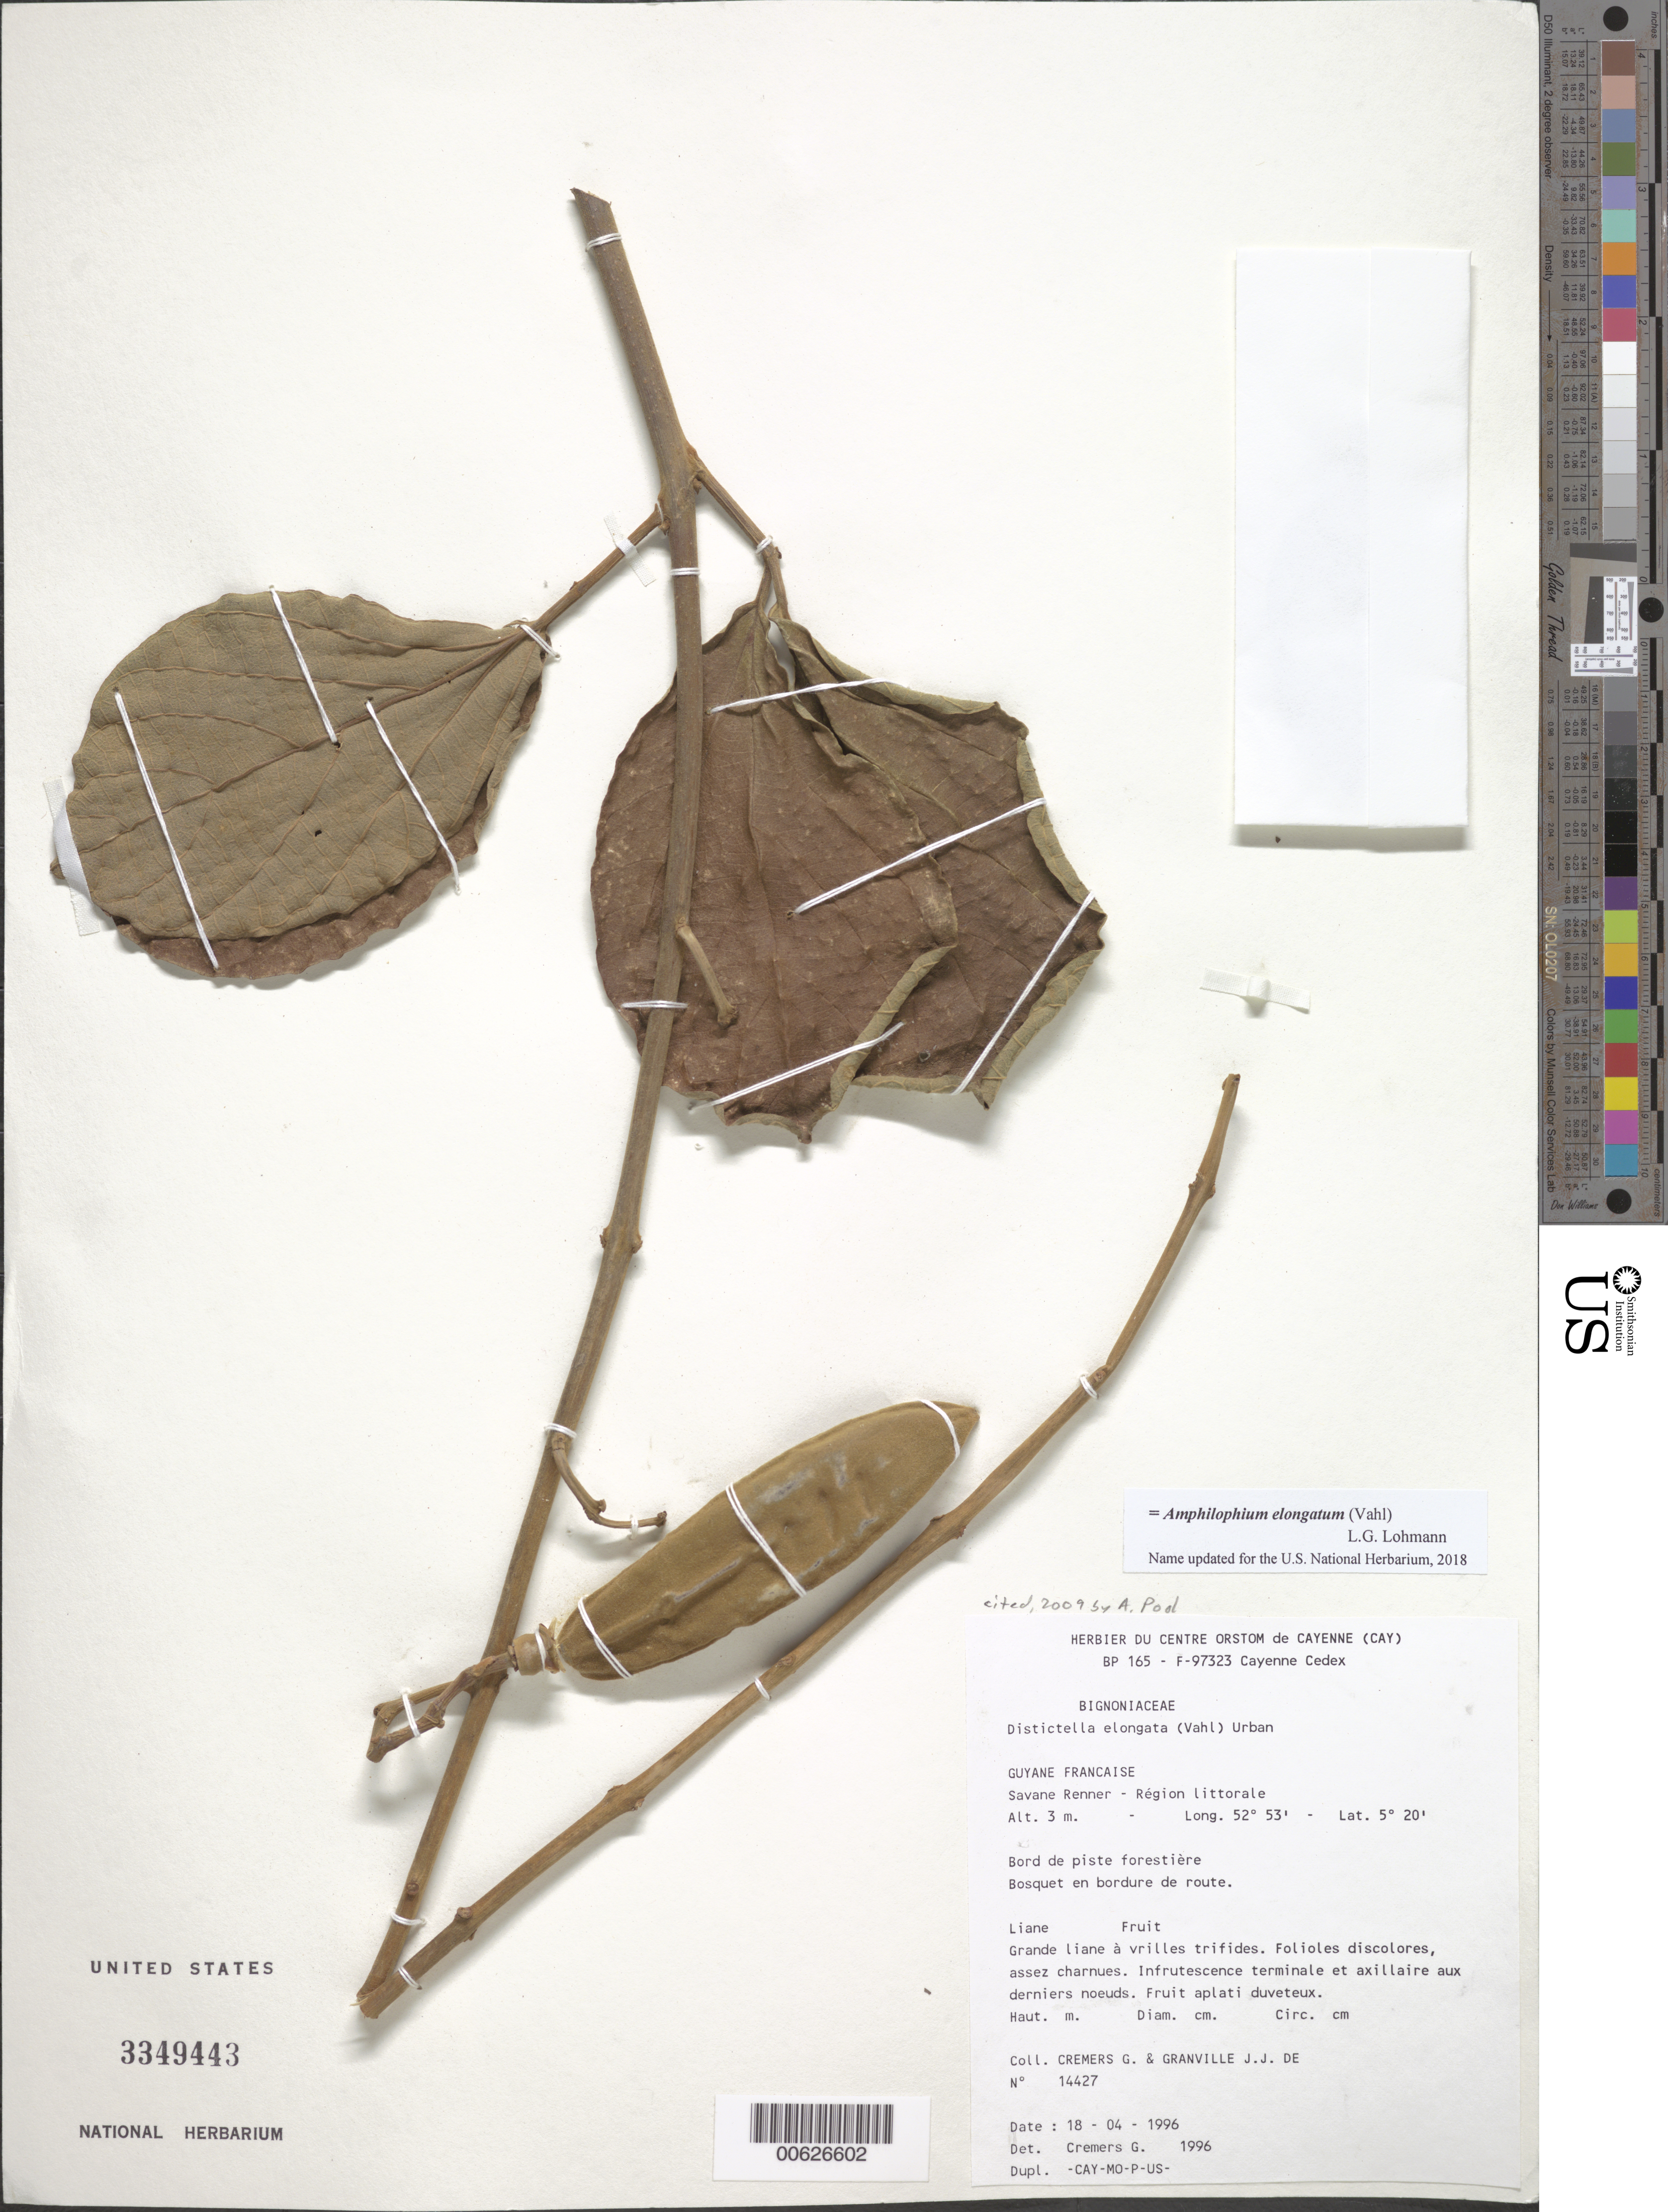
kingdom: Plantae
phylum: Tracheophyta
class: Magnoliopsida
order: Lamiales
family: Bignoniaceae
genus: Amphilophium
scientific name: Amphilophium elongatum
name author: (Vahl) L.G. Lohmann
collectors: G. Cremers & J.-J. de Granville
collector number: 14427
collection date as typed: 18-Apr-96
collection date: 1996-04-18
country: French Guiana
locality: Savane Renner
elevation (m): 3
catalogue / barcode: US 3349443